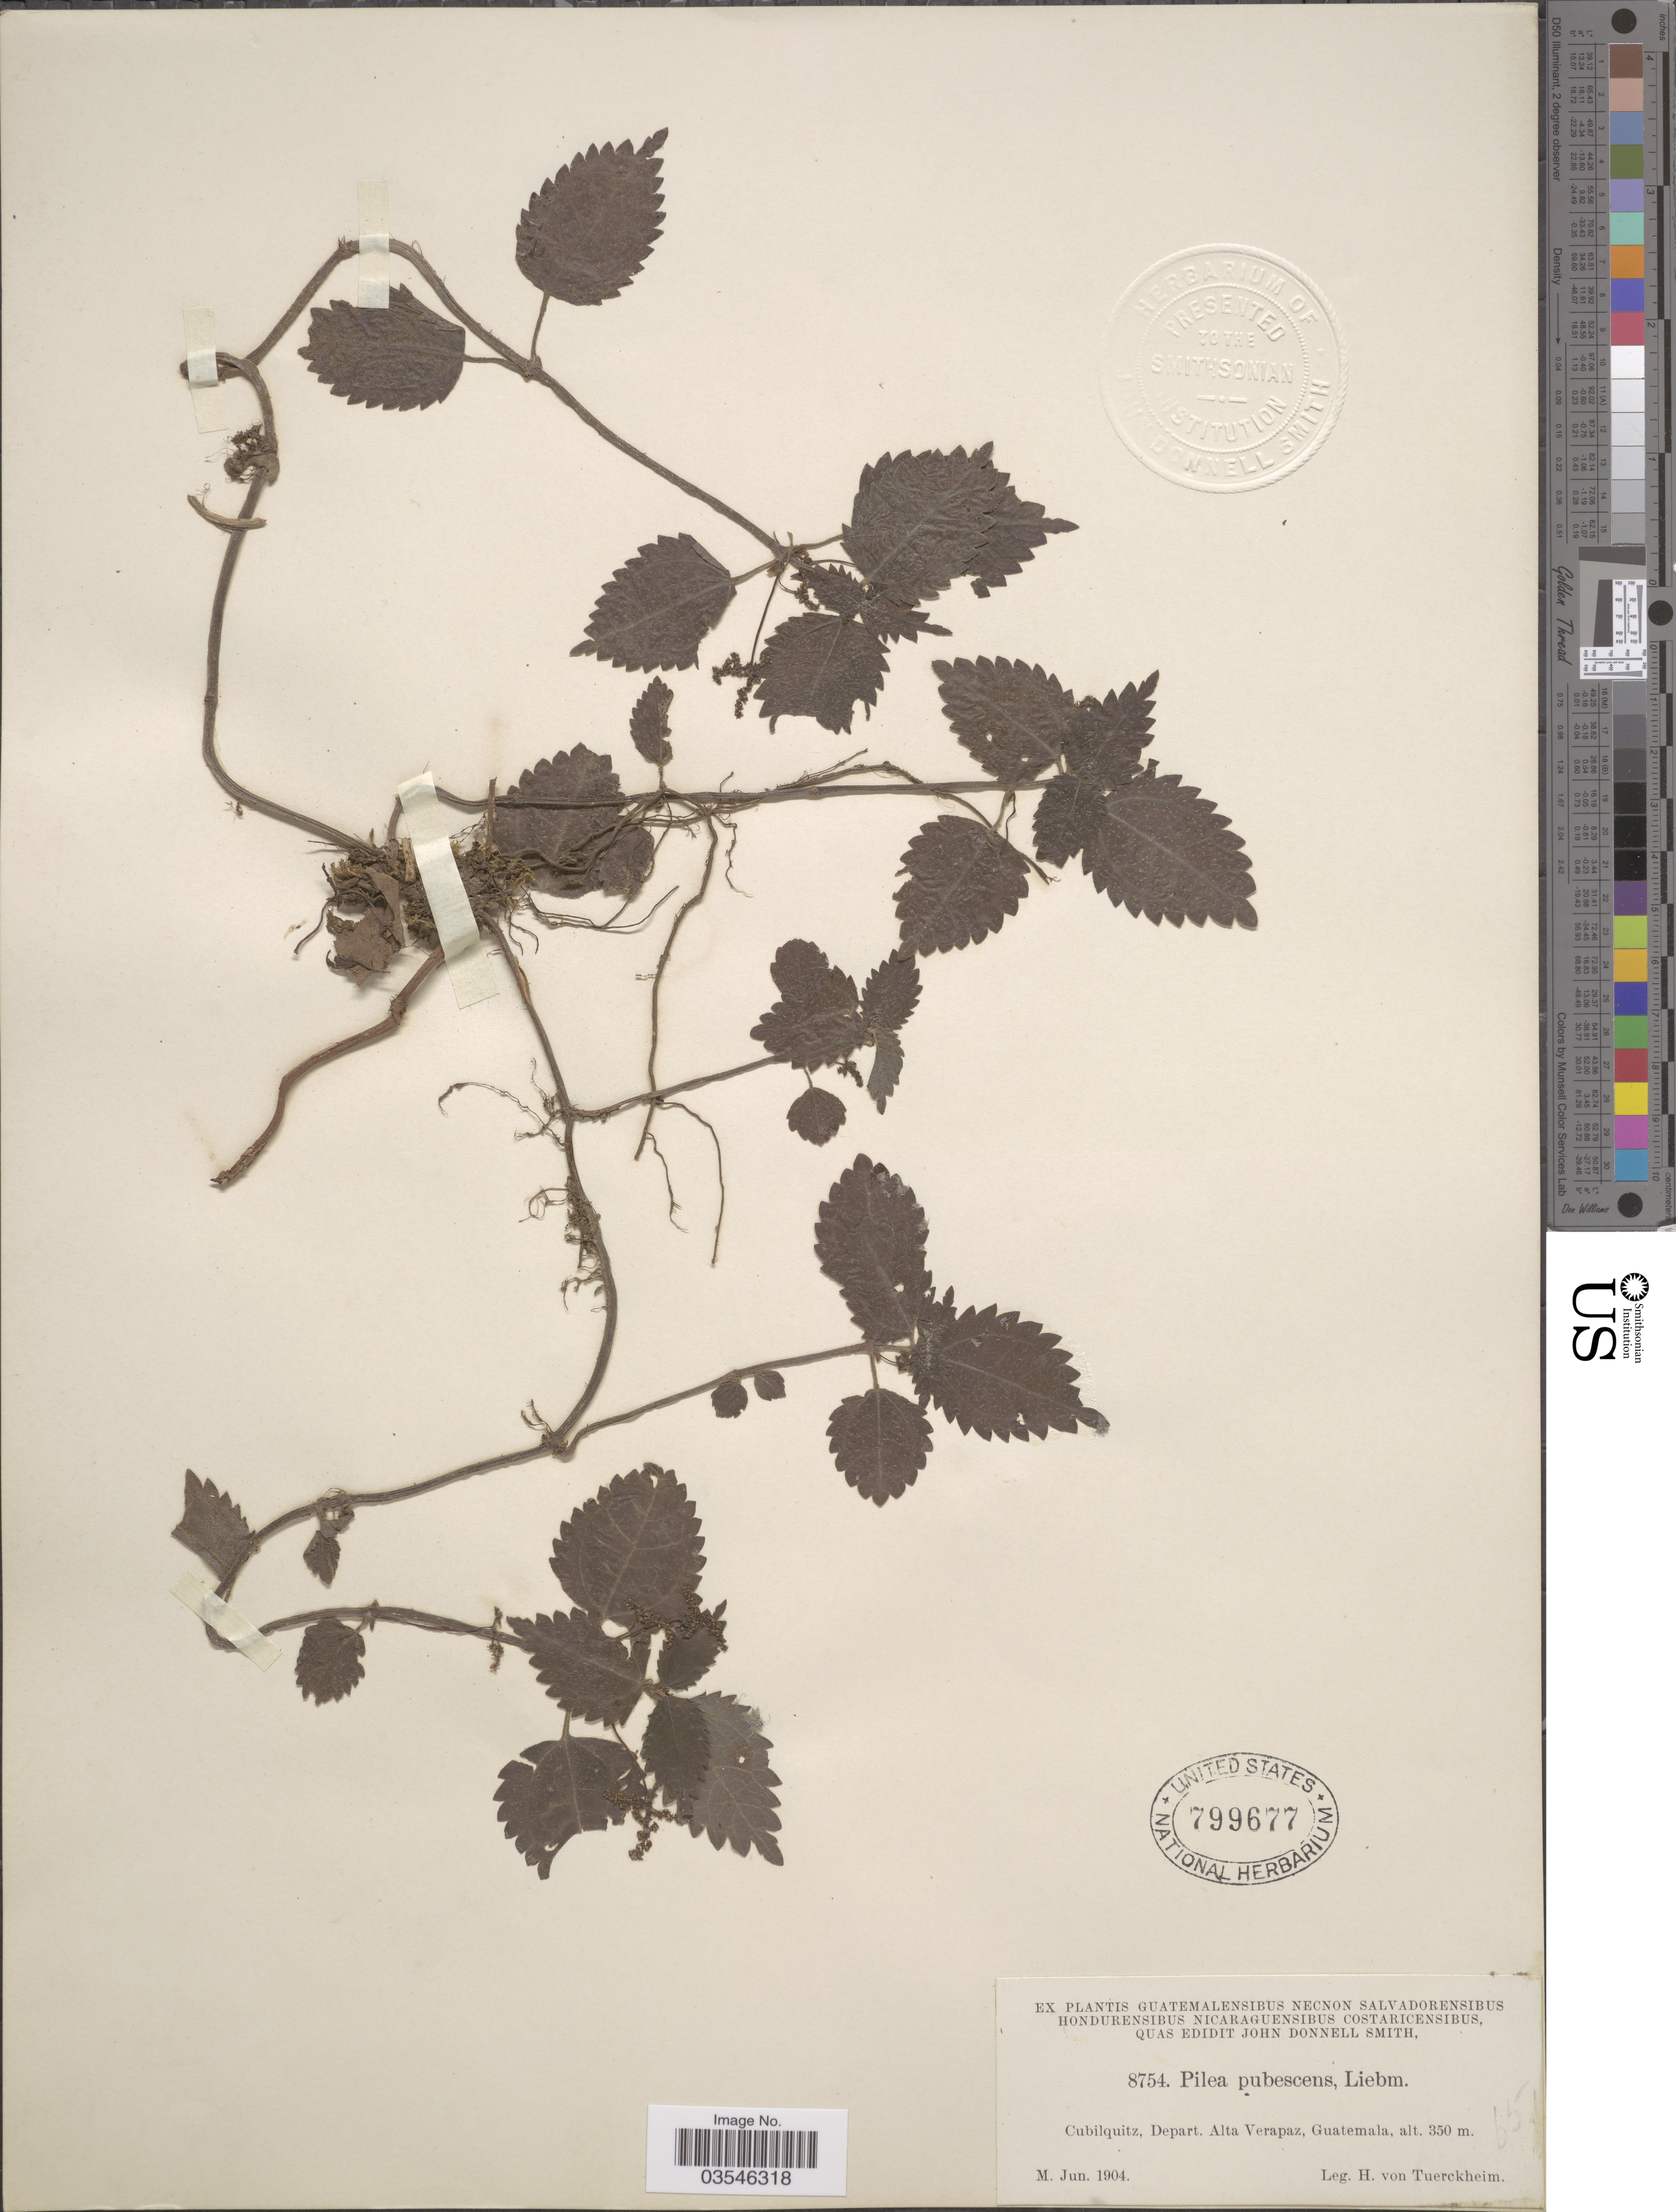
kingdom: Plantae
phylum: Tracheophyta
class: Magnoliopsida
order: Rosales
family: Urticaceae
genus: Pilea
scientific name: Pilea pubescens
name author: Liebm.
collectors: H. von Türckheim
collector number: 8754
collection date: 1904-06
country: Guatemala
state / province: Alta Verapaz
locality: Cubilquitz, Depart. Alta Verapaz.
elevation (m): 350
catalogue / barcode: US 799677